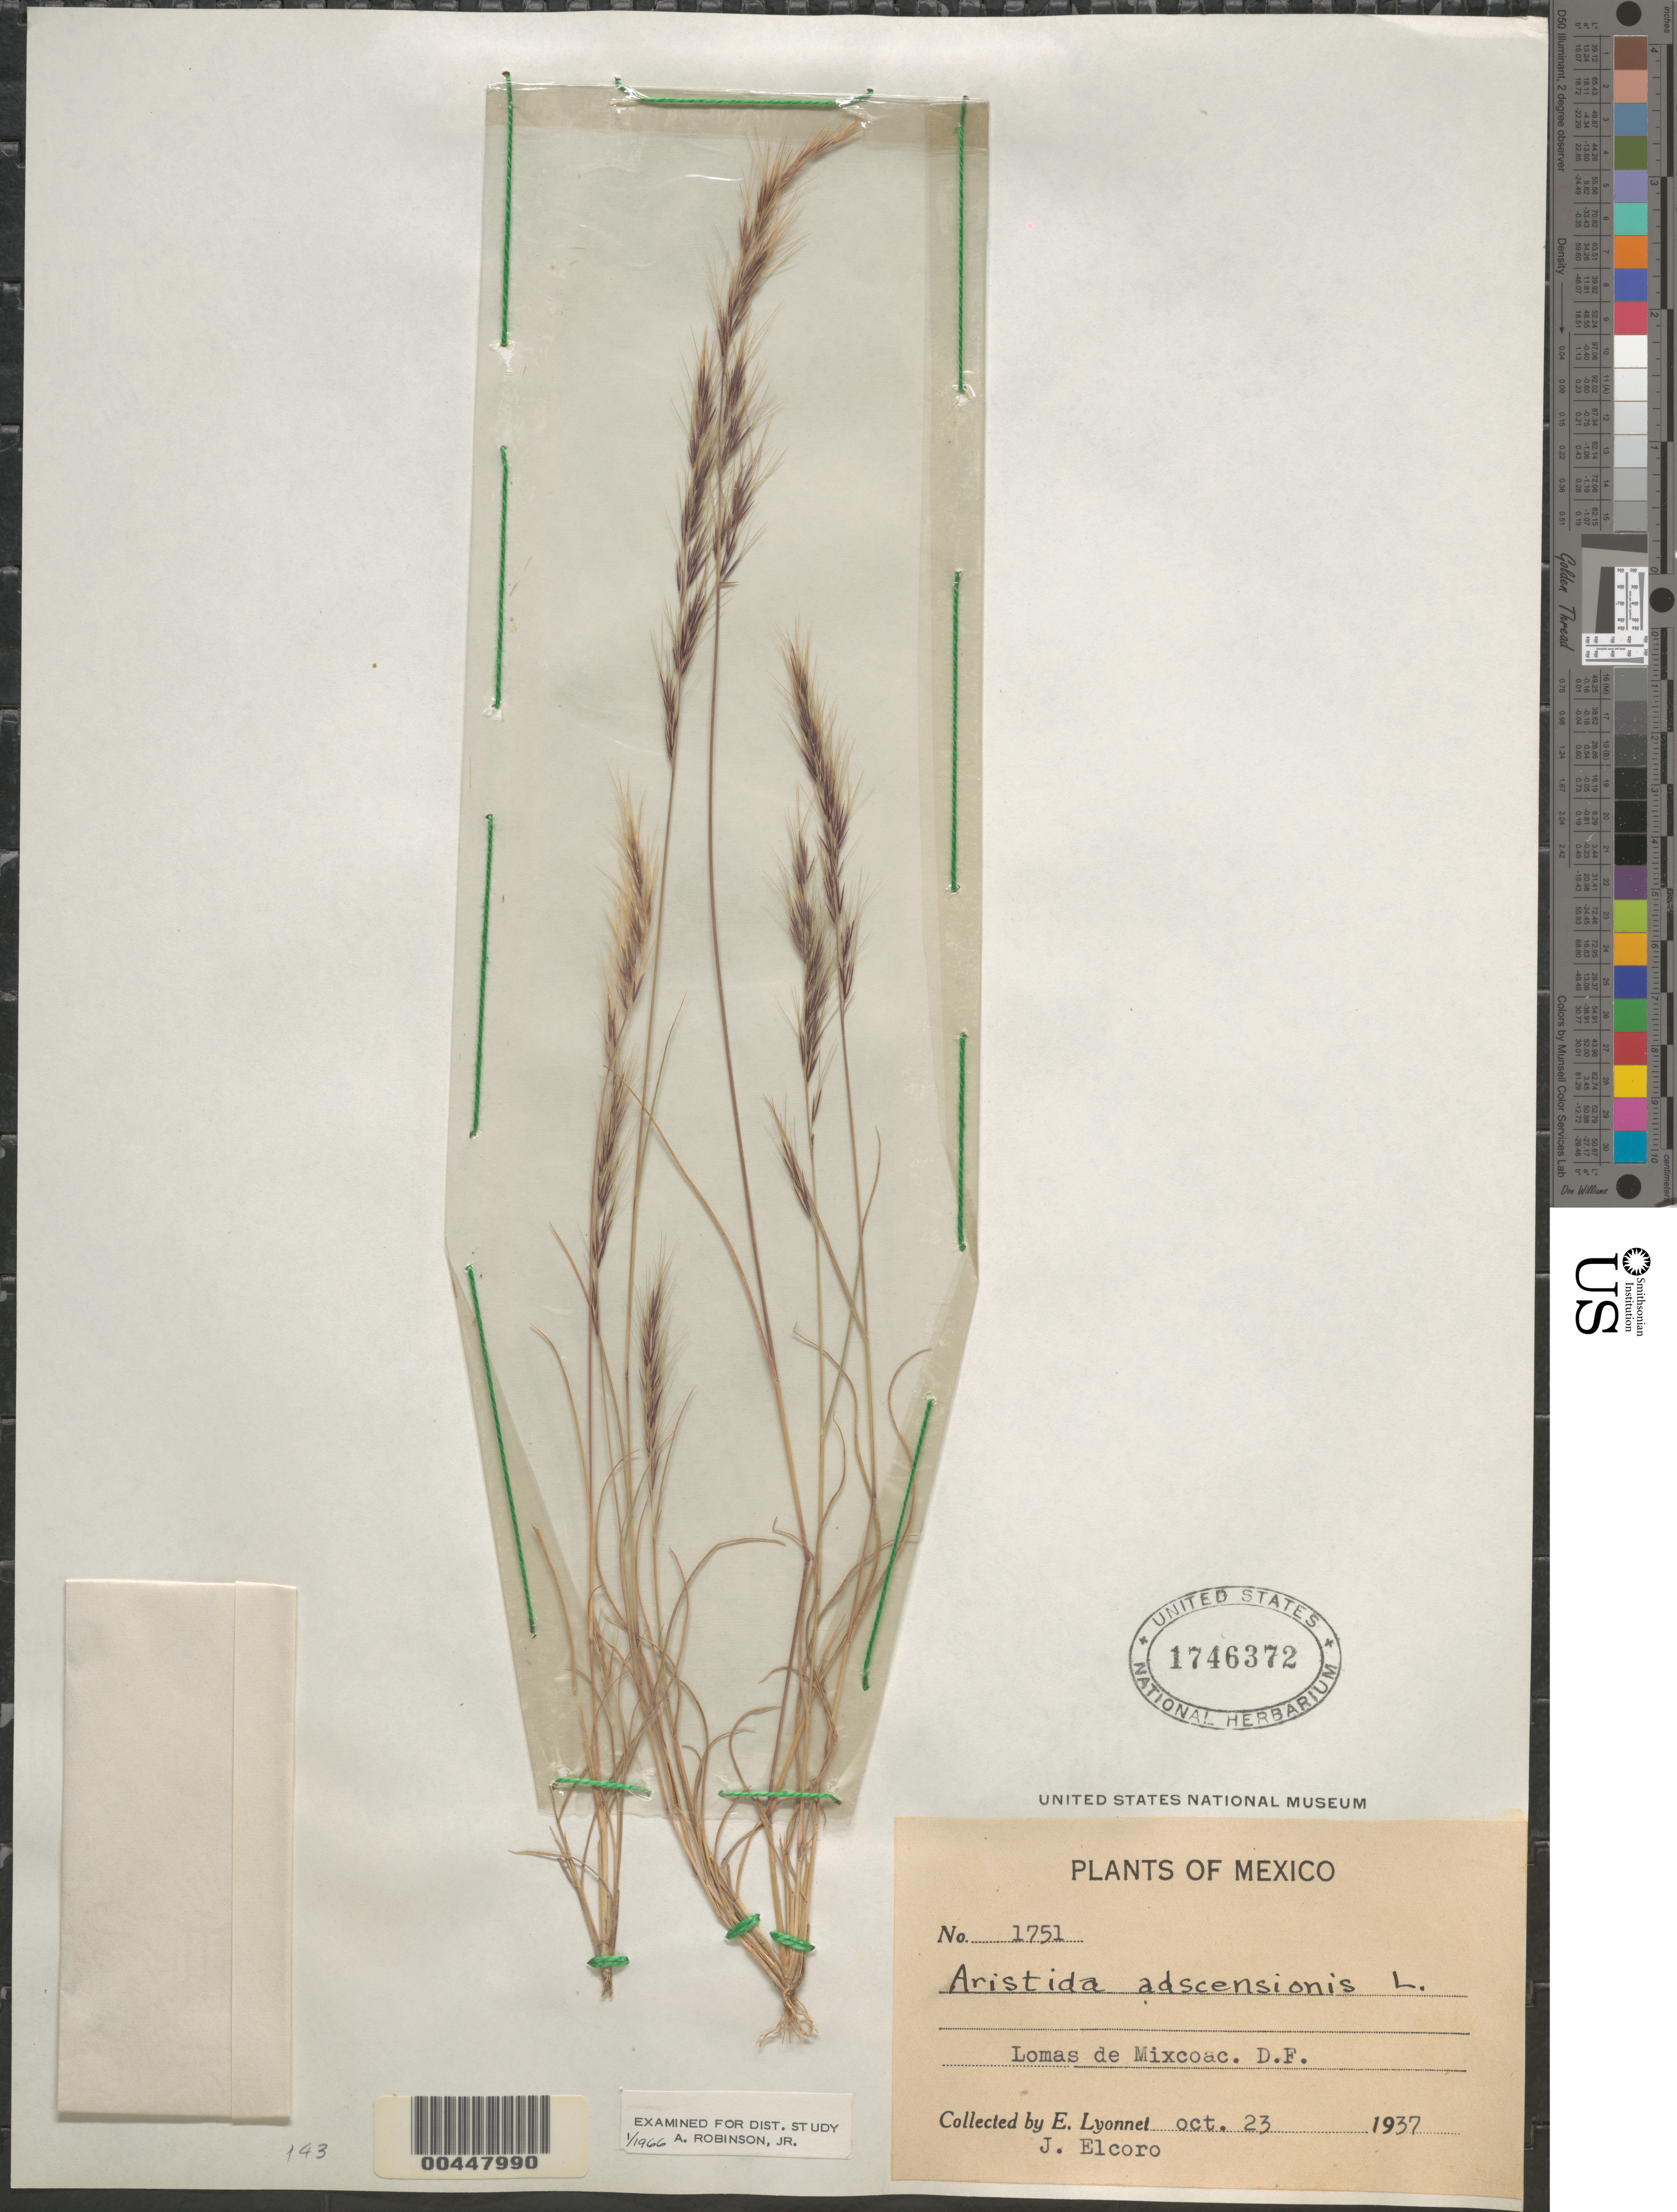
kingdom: Plantae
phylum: Tracheophyta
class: Liliopsida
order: Poales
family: Poaceae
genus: Aristida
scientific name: Aristida adscensionis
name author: L.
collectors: Bro. E. Lyonnet & J. Elcoro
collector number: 1751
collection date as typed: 23 Oct 1937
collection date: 1937-10-23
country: Mexico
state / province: Distrito Federal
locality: Lomas de Mixcoac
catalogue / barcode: US 1746372